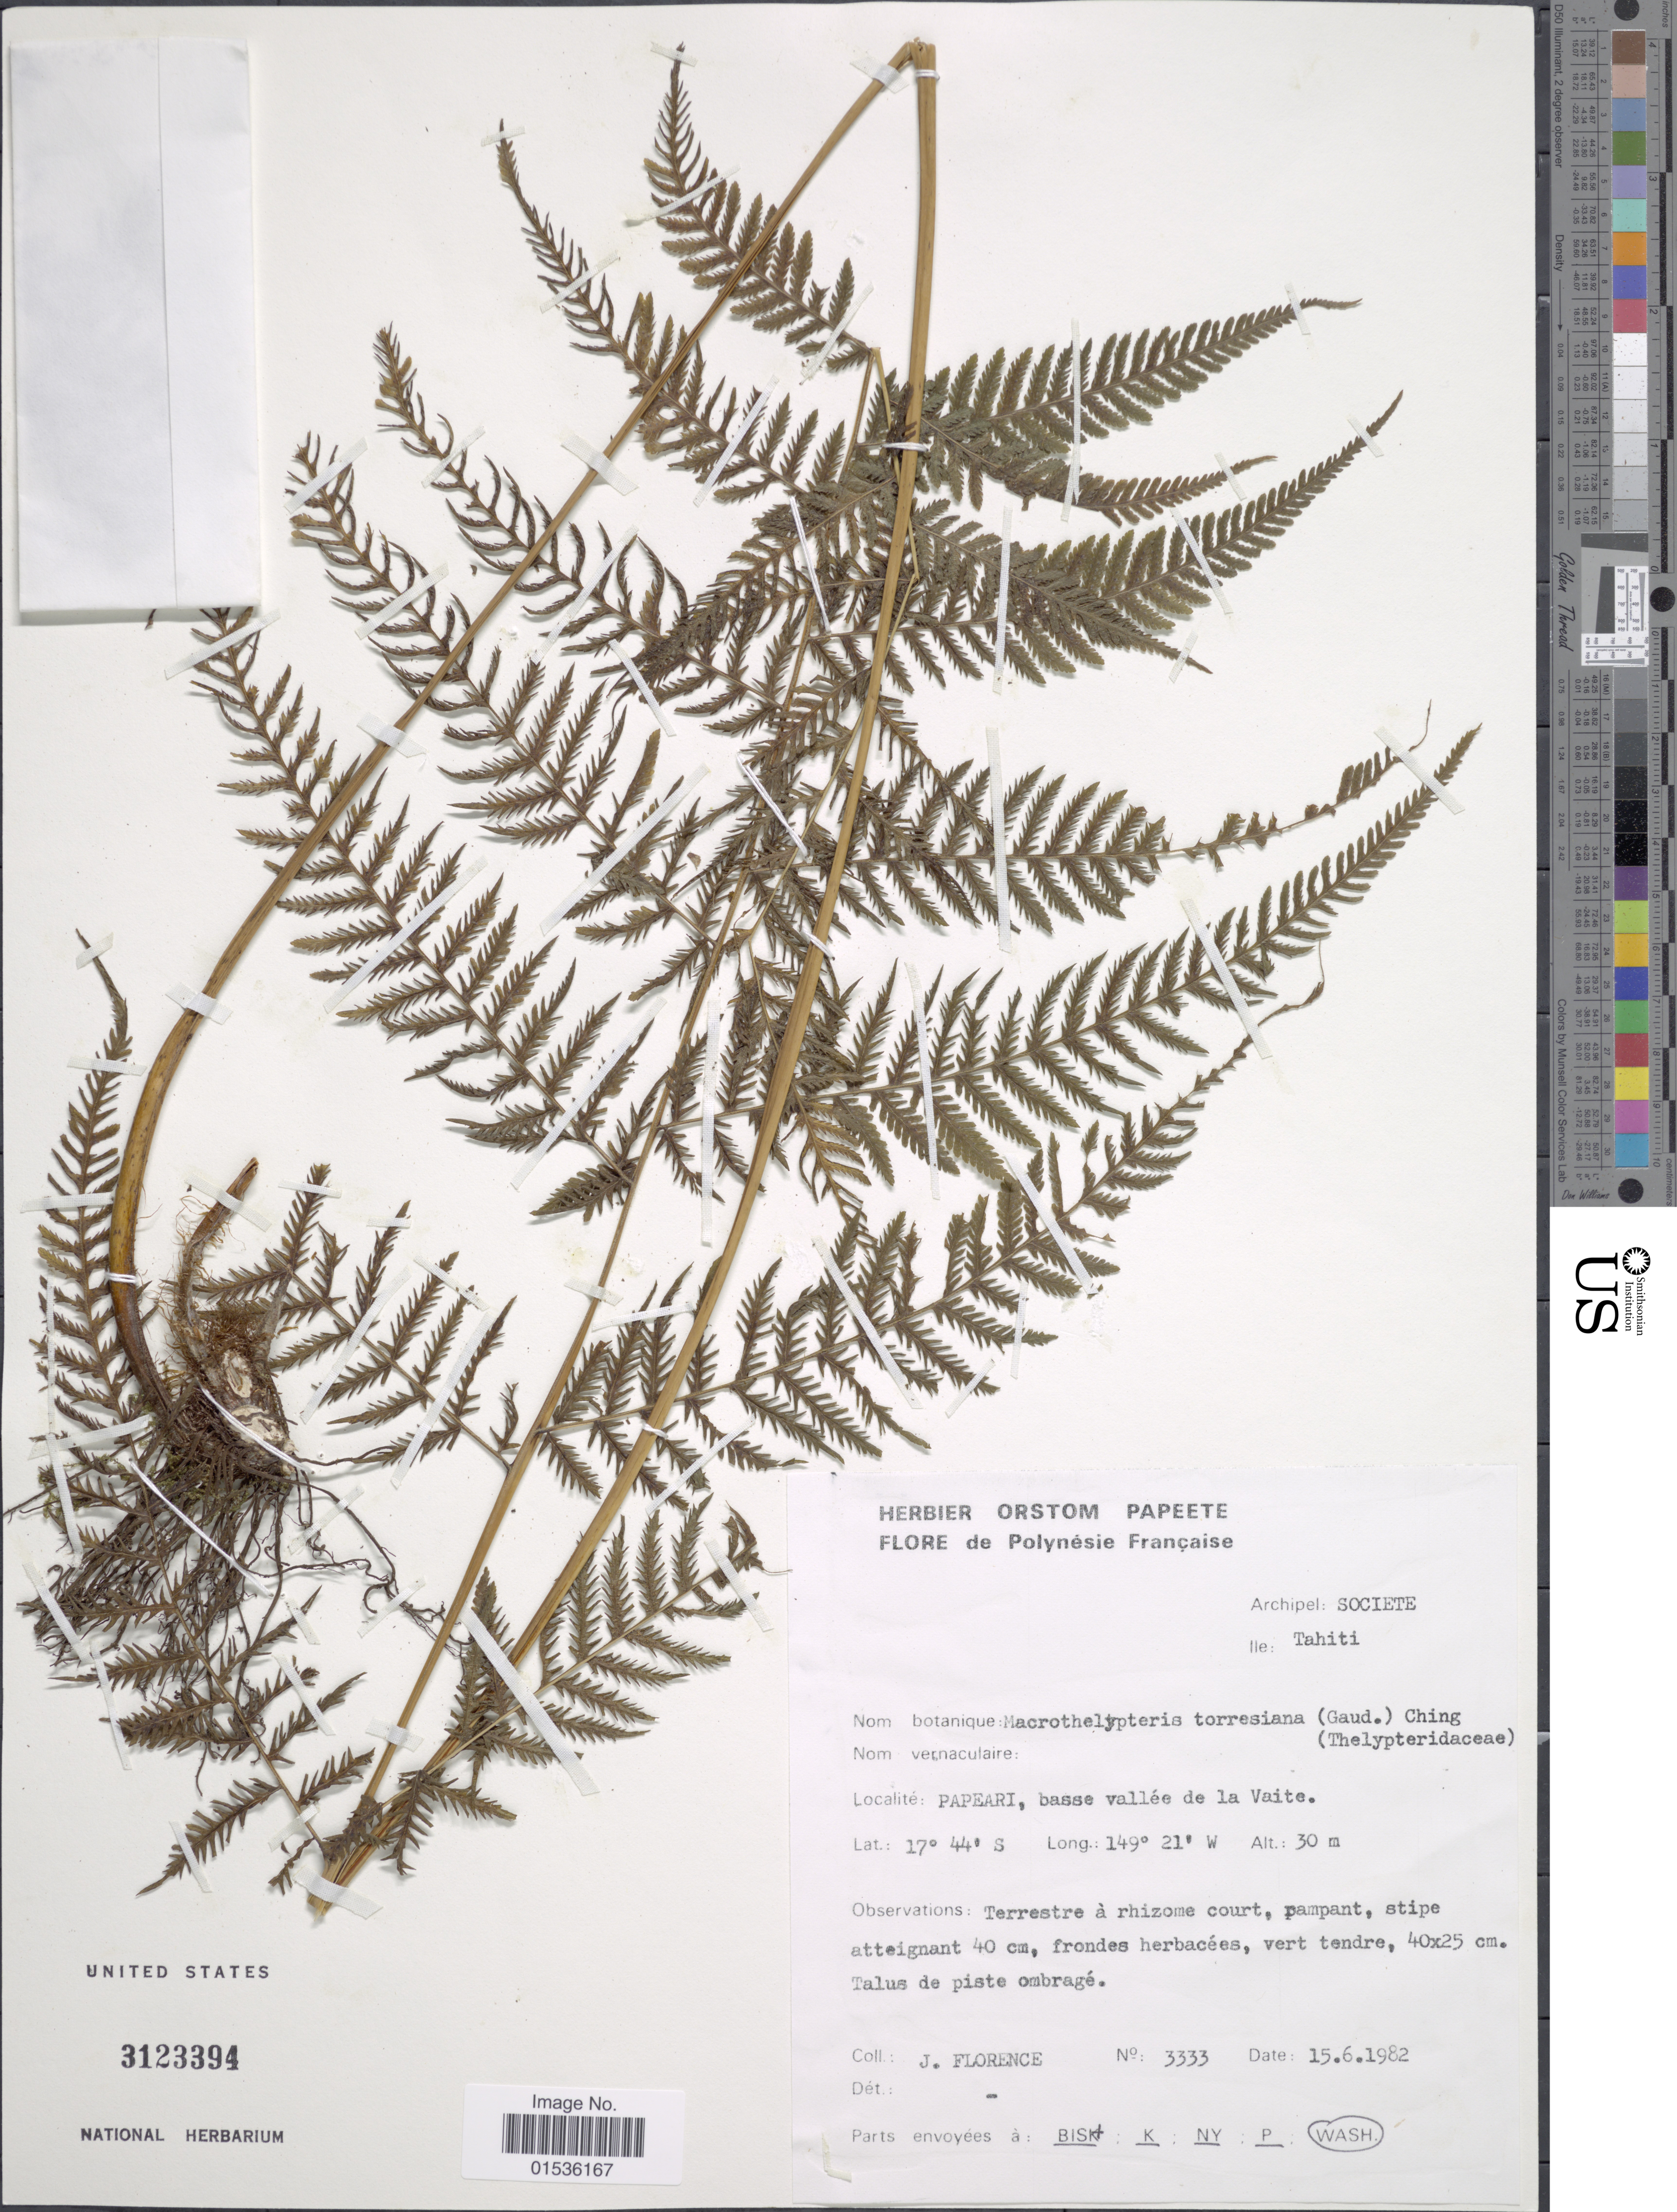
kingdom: Plantae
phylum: Tracheophyta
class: Polypodiopsida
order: Polypodiales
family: Thelypteridaceae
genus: Macrothelypteris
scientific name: Macrothelypteris torresiana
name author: (Gaudich.) Ching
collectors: J. Florence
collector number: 3333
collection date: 1982-06-15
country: French Polynesia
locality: Polynesie Francaise. Papeari, basse vallee de la Vaite.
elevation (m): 30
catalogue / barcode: US 3123394